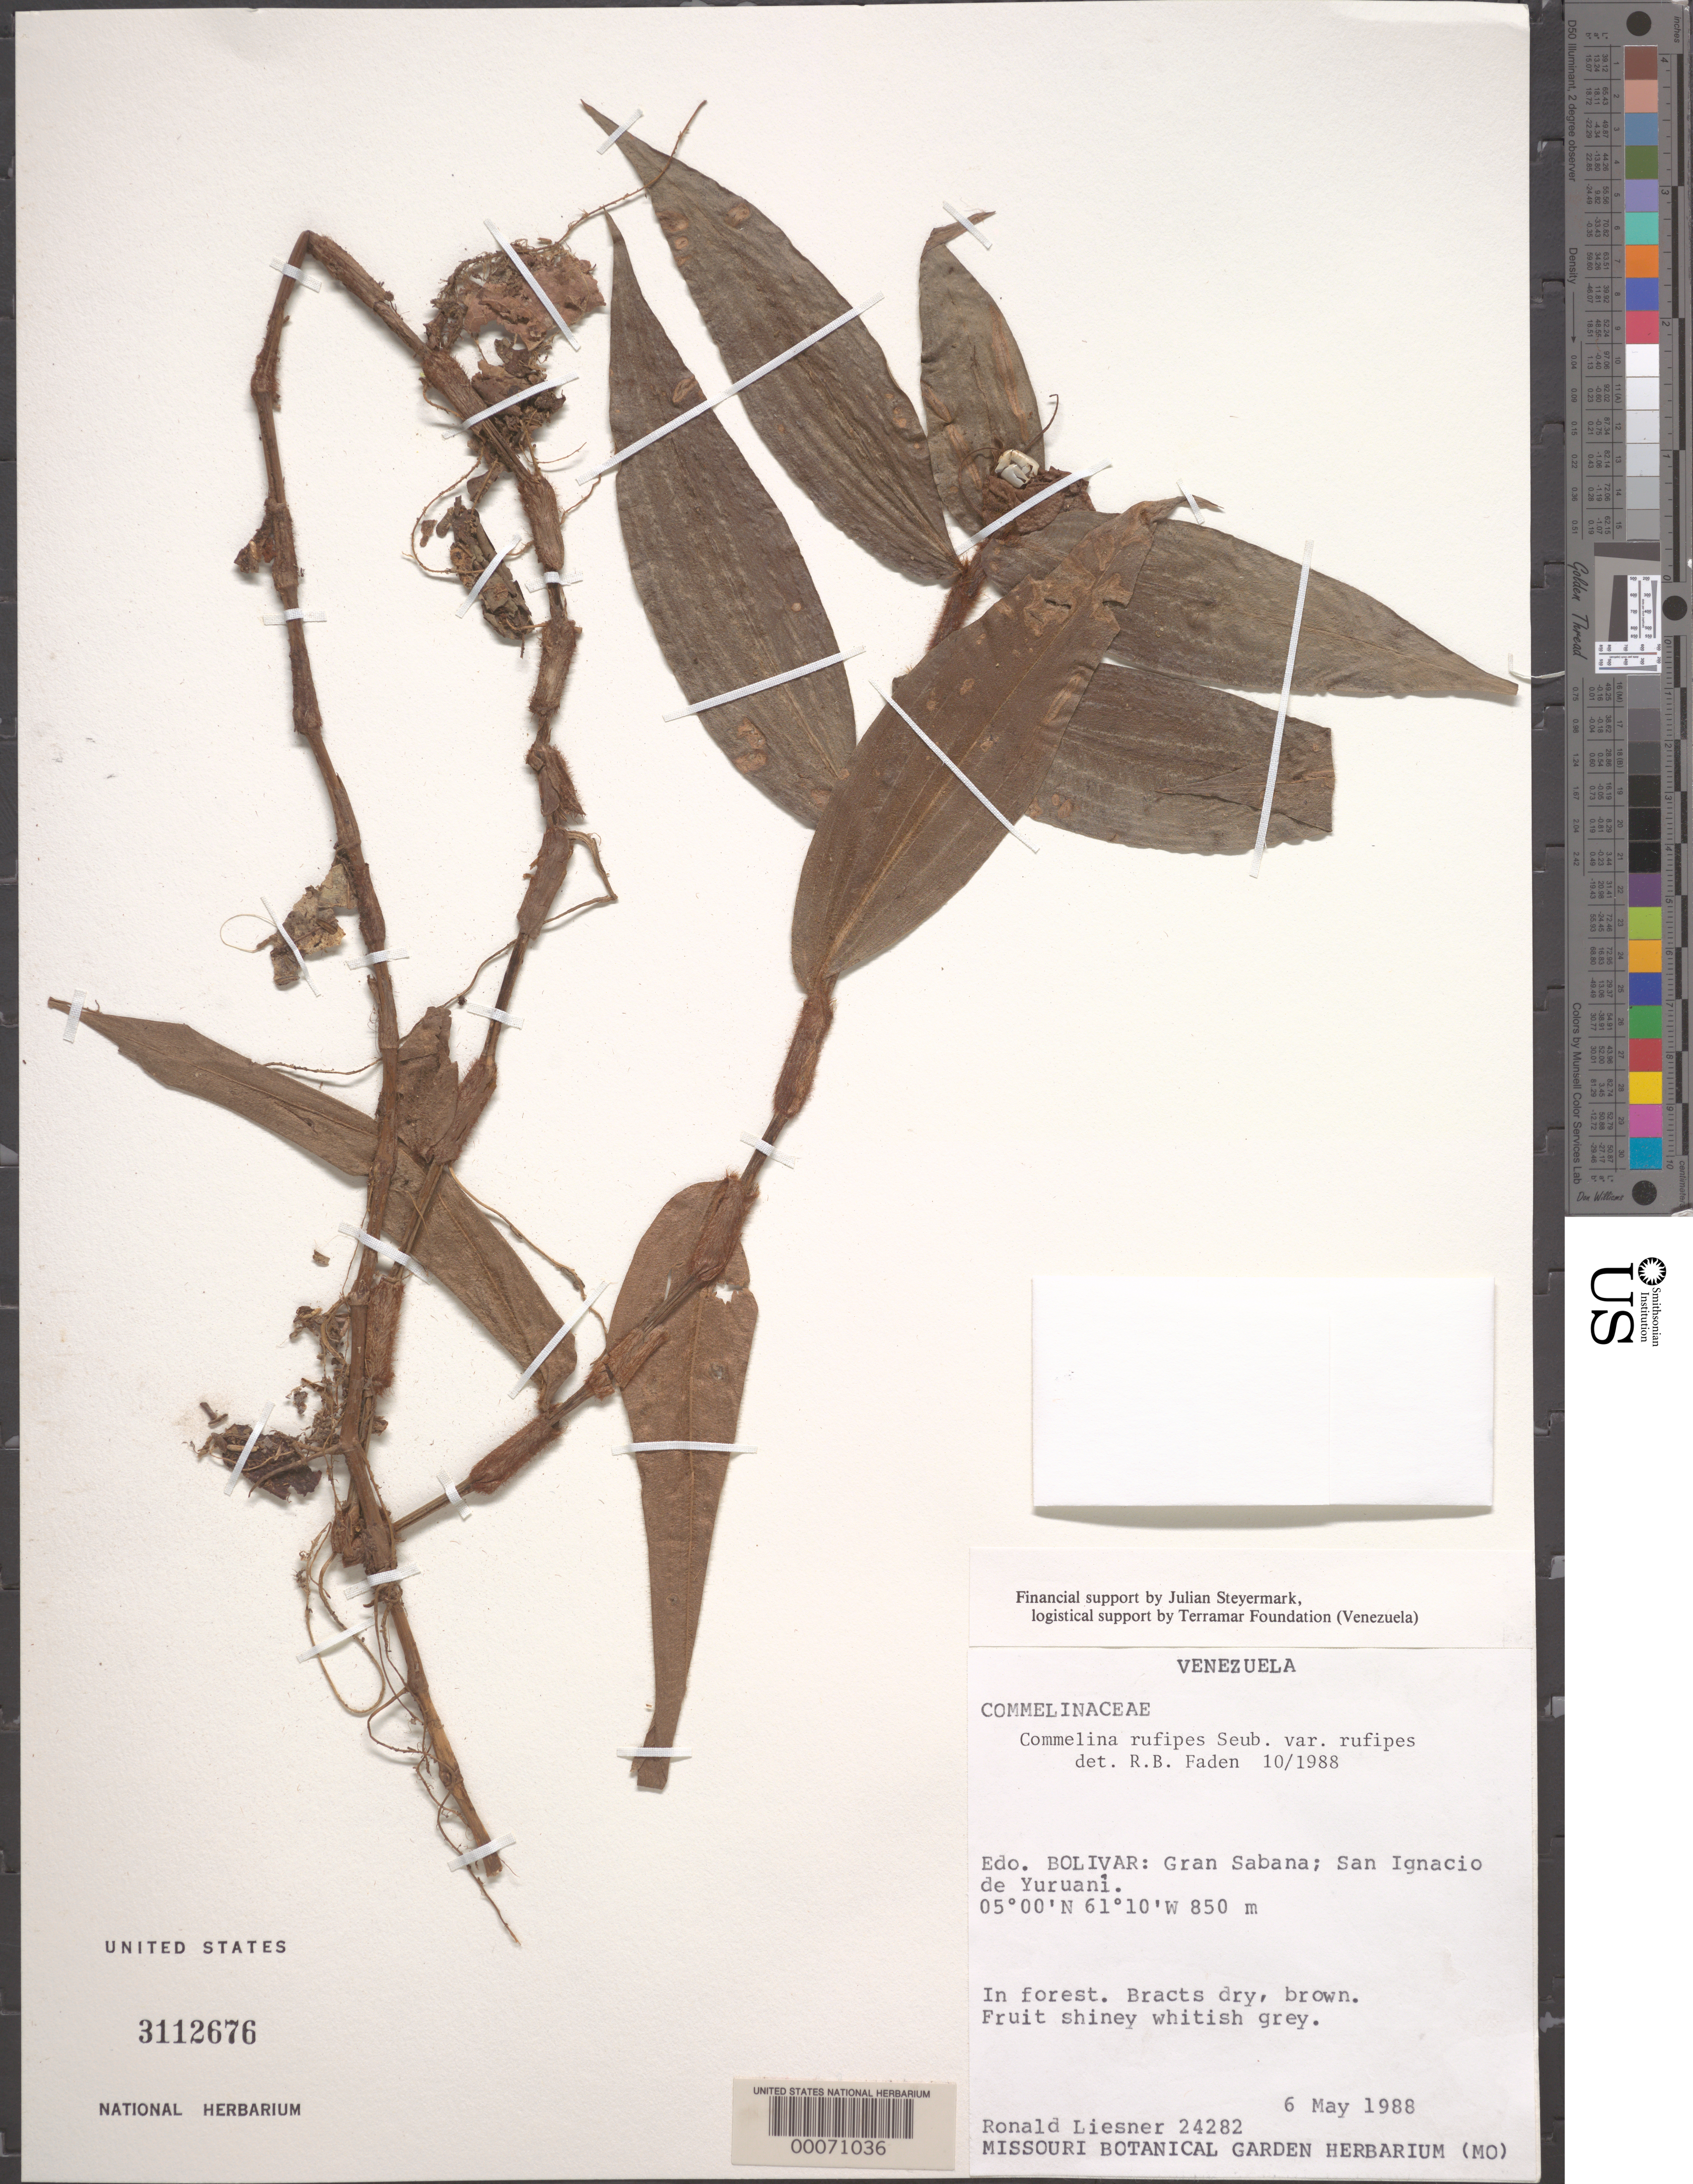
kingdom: Plantae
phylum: Tracheophyta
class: Liliopsida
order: Commelinales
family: Commelinaceae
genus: Commelina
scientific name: Commelina rufipes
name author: Seub.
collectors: R. L. Liesner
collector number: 24282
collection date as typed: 06 May 1988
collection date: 1988-05-06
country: Venezuela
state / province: Bolivar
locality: Gran sabana, san ignacio de yuruani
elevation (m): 850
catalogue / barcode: US 3112676